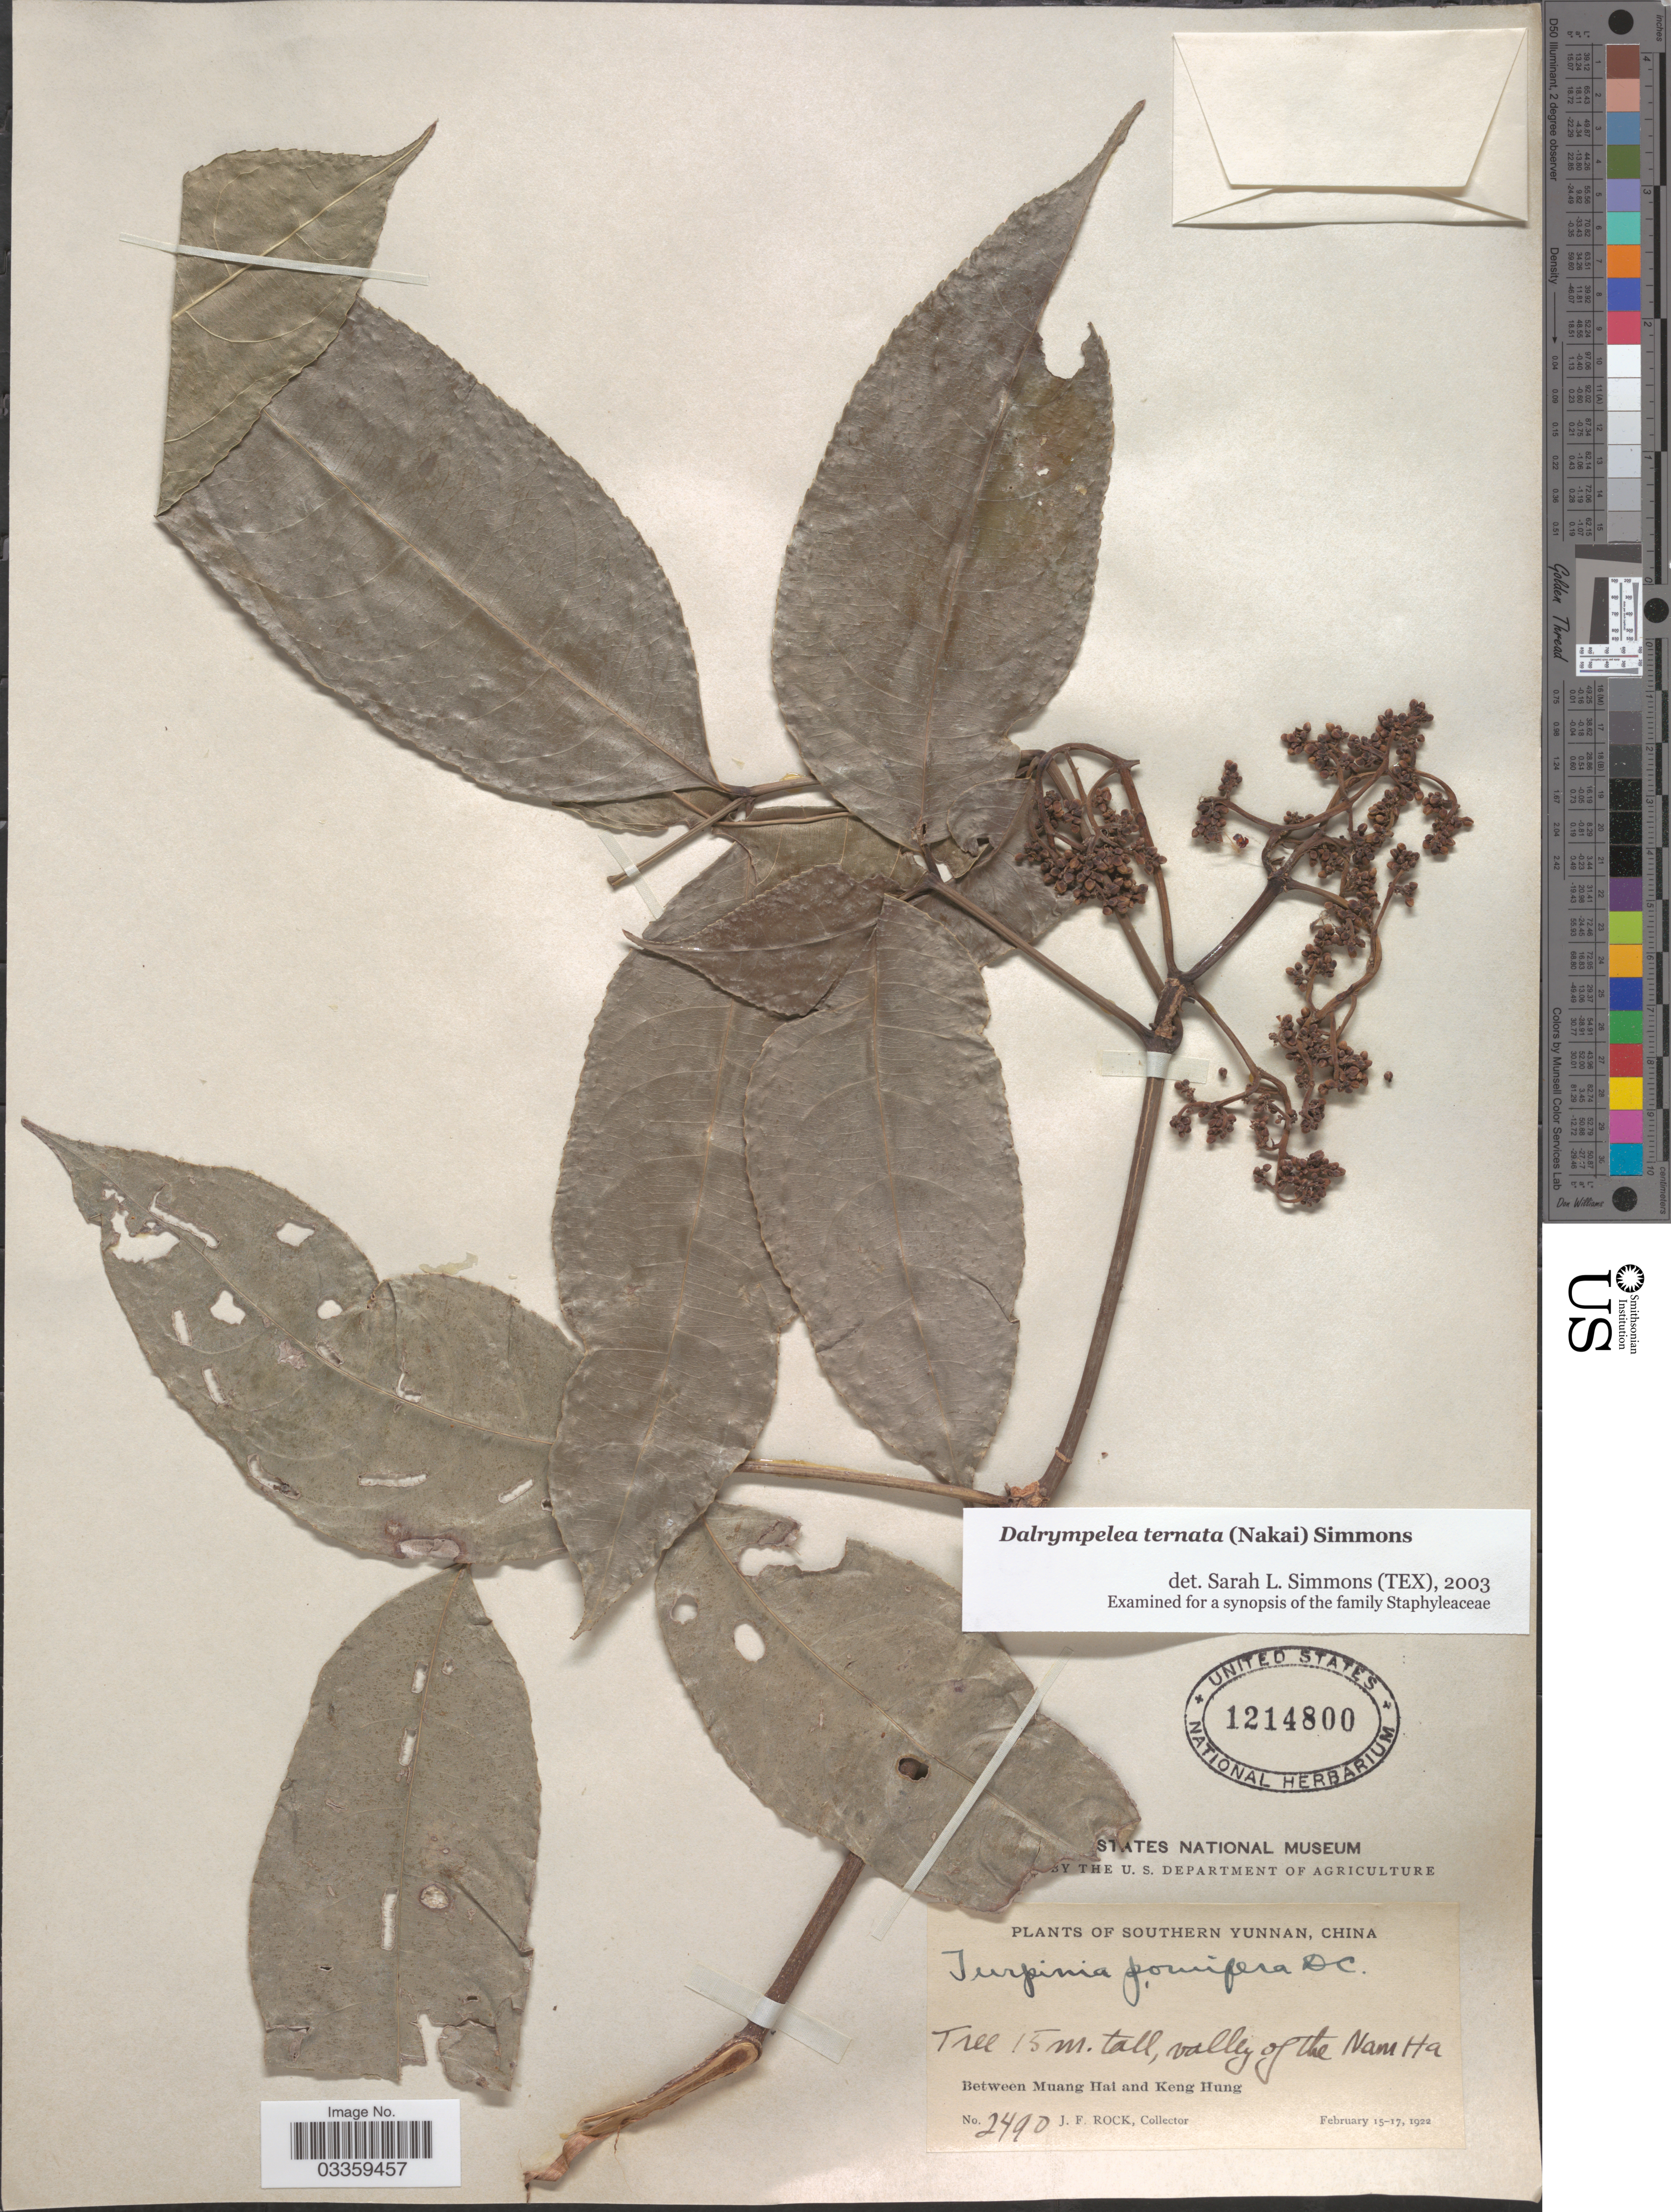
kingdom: Plantae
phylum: Tracheophyta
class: Magnoliopsida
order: Crossosomatales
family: Staphyleaceae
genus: Turpinia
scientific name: Turpinia ternata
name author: Nakai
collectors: J. Rock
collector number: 2490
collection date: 1922-02-15/1922-02-17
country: China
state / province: Yunnan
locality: Southern Yunnan. Valley of the Nam Ha. Between Muang Hai and Keng Hung.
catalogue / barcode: US 1214800